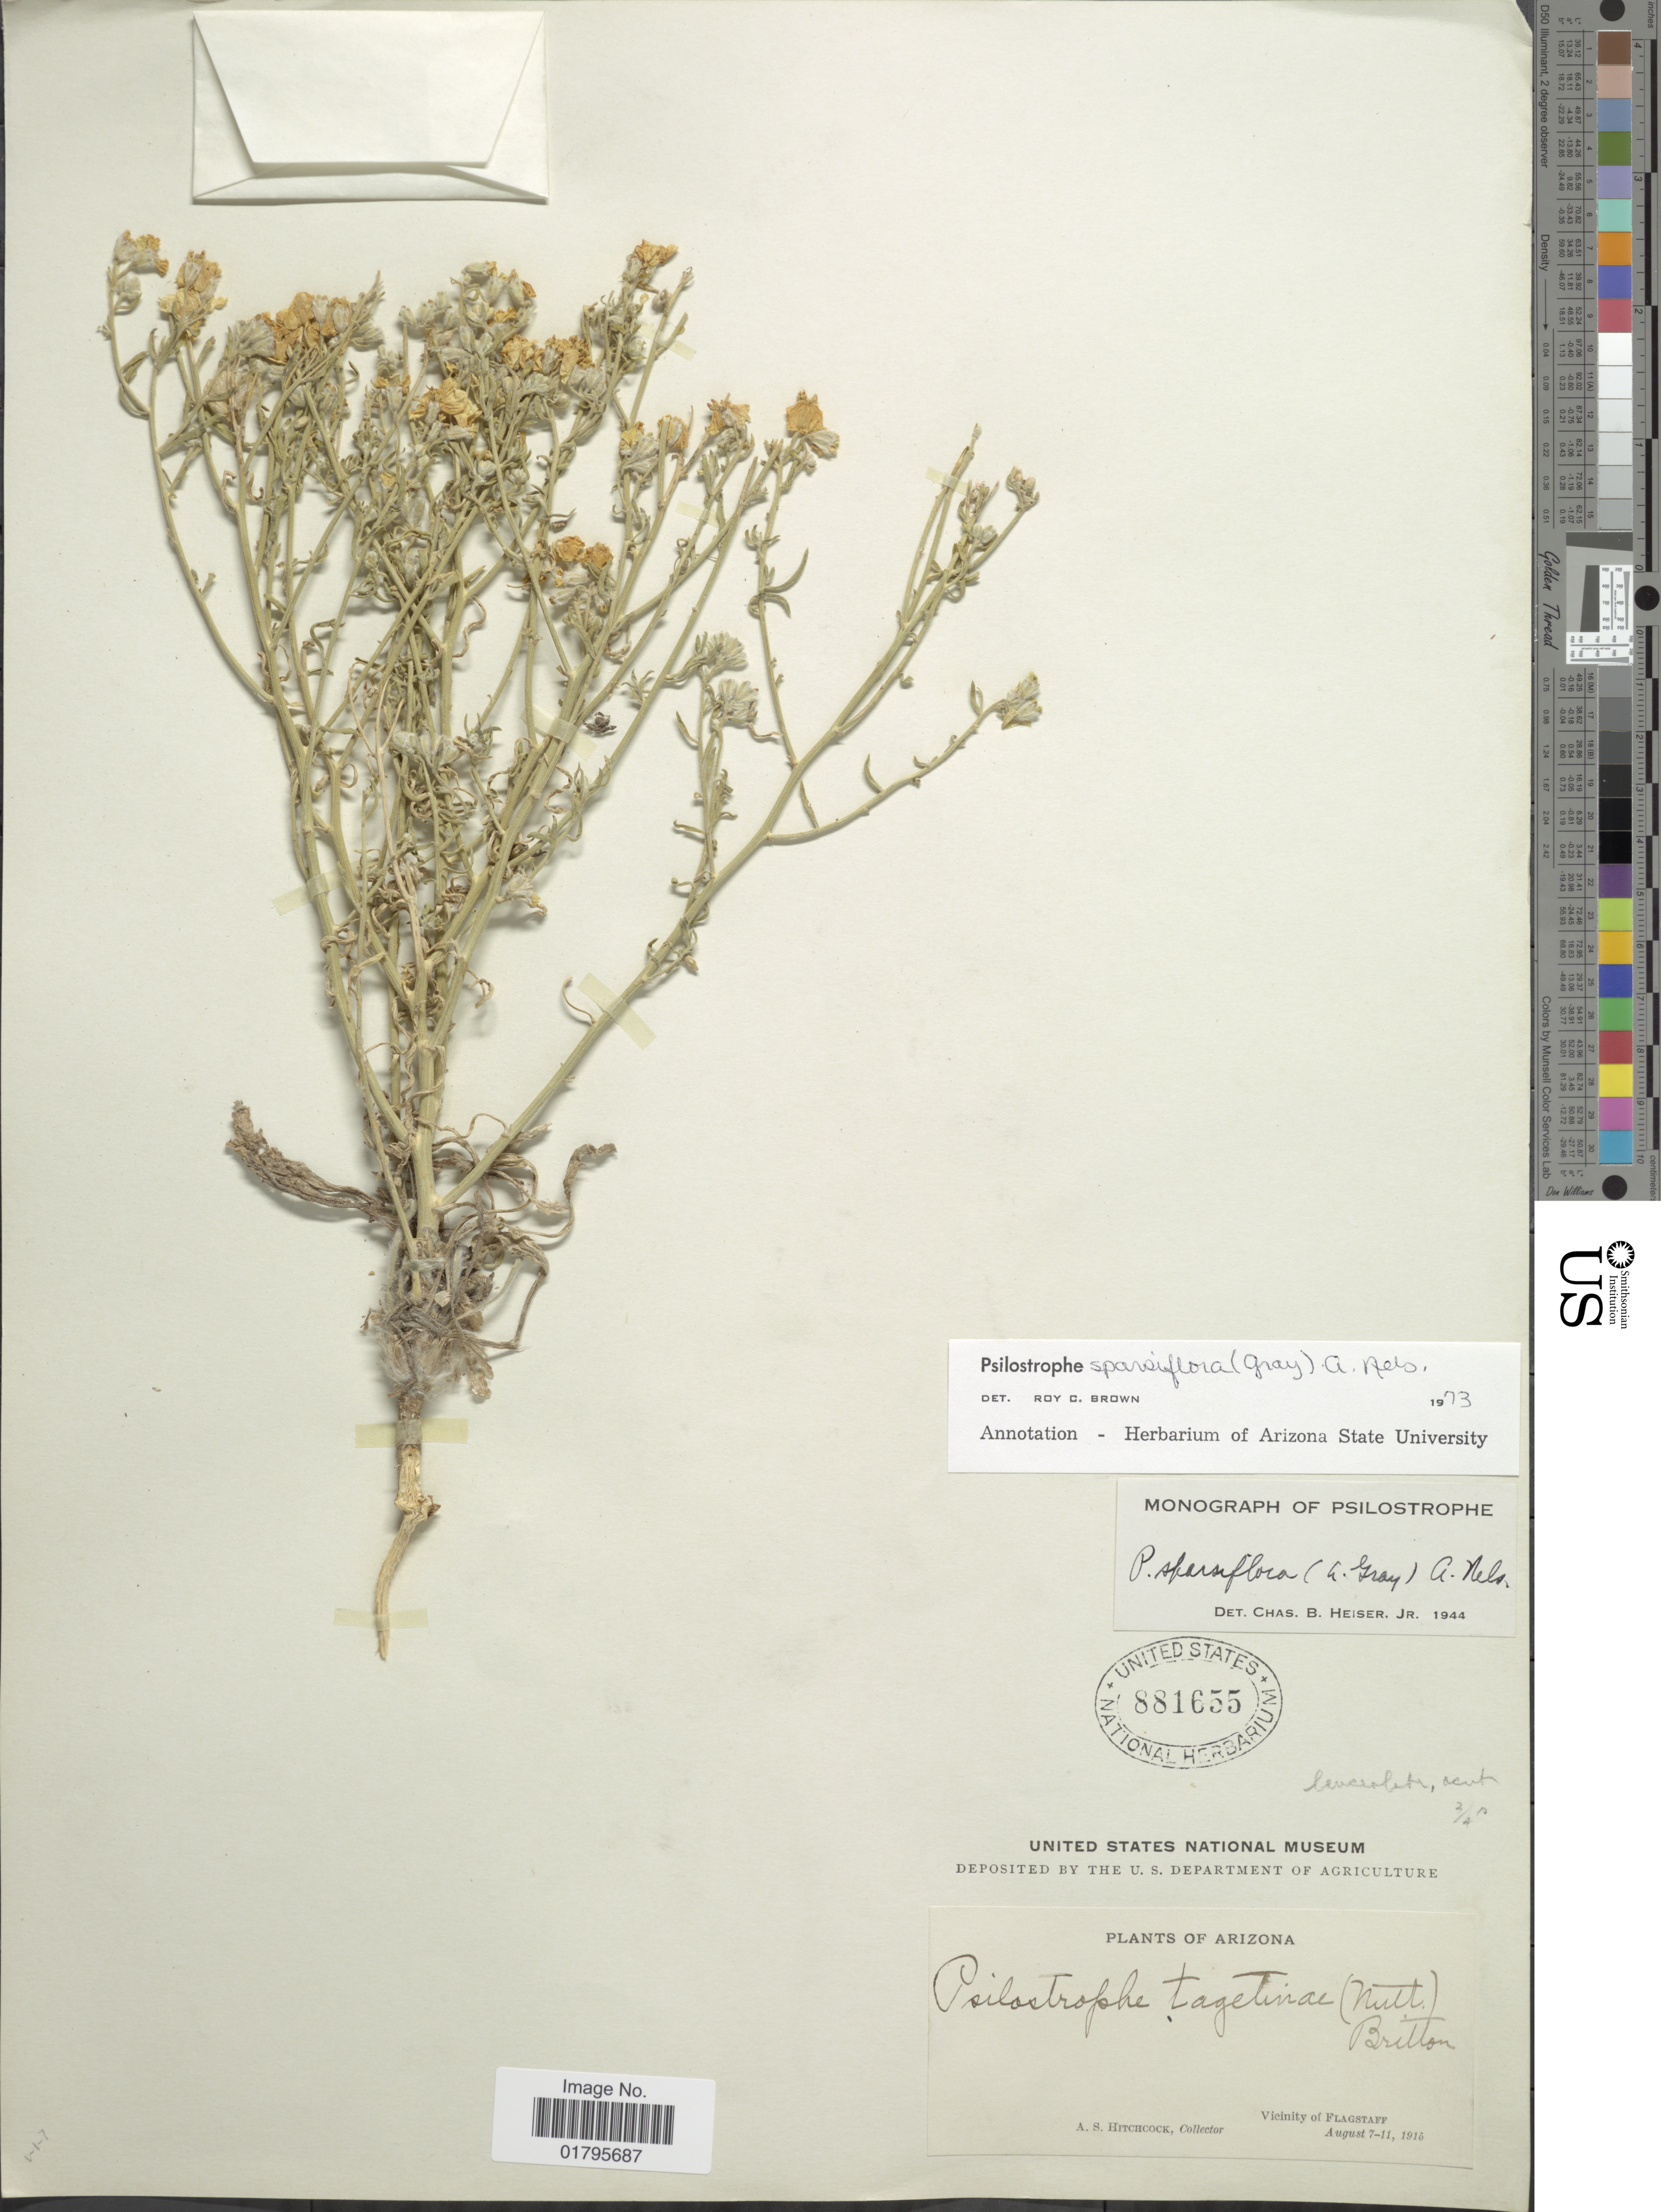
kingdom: Plantae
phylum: Tracheophyta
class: Magnoliopsida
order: Asterales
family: Asteraceae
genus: Psilostrophe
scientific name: Psilostrophe sparsiflora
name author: (A. Gray) A. Nelson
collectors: A. S. Hitchcock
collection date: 1915-08-07/1915-08-11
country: United States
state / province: Arizona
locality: Vicinity of Flagstaff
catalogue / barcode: US 881655